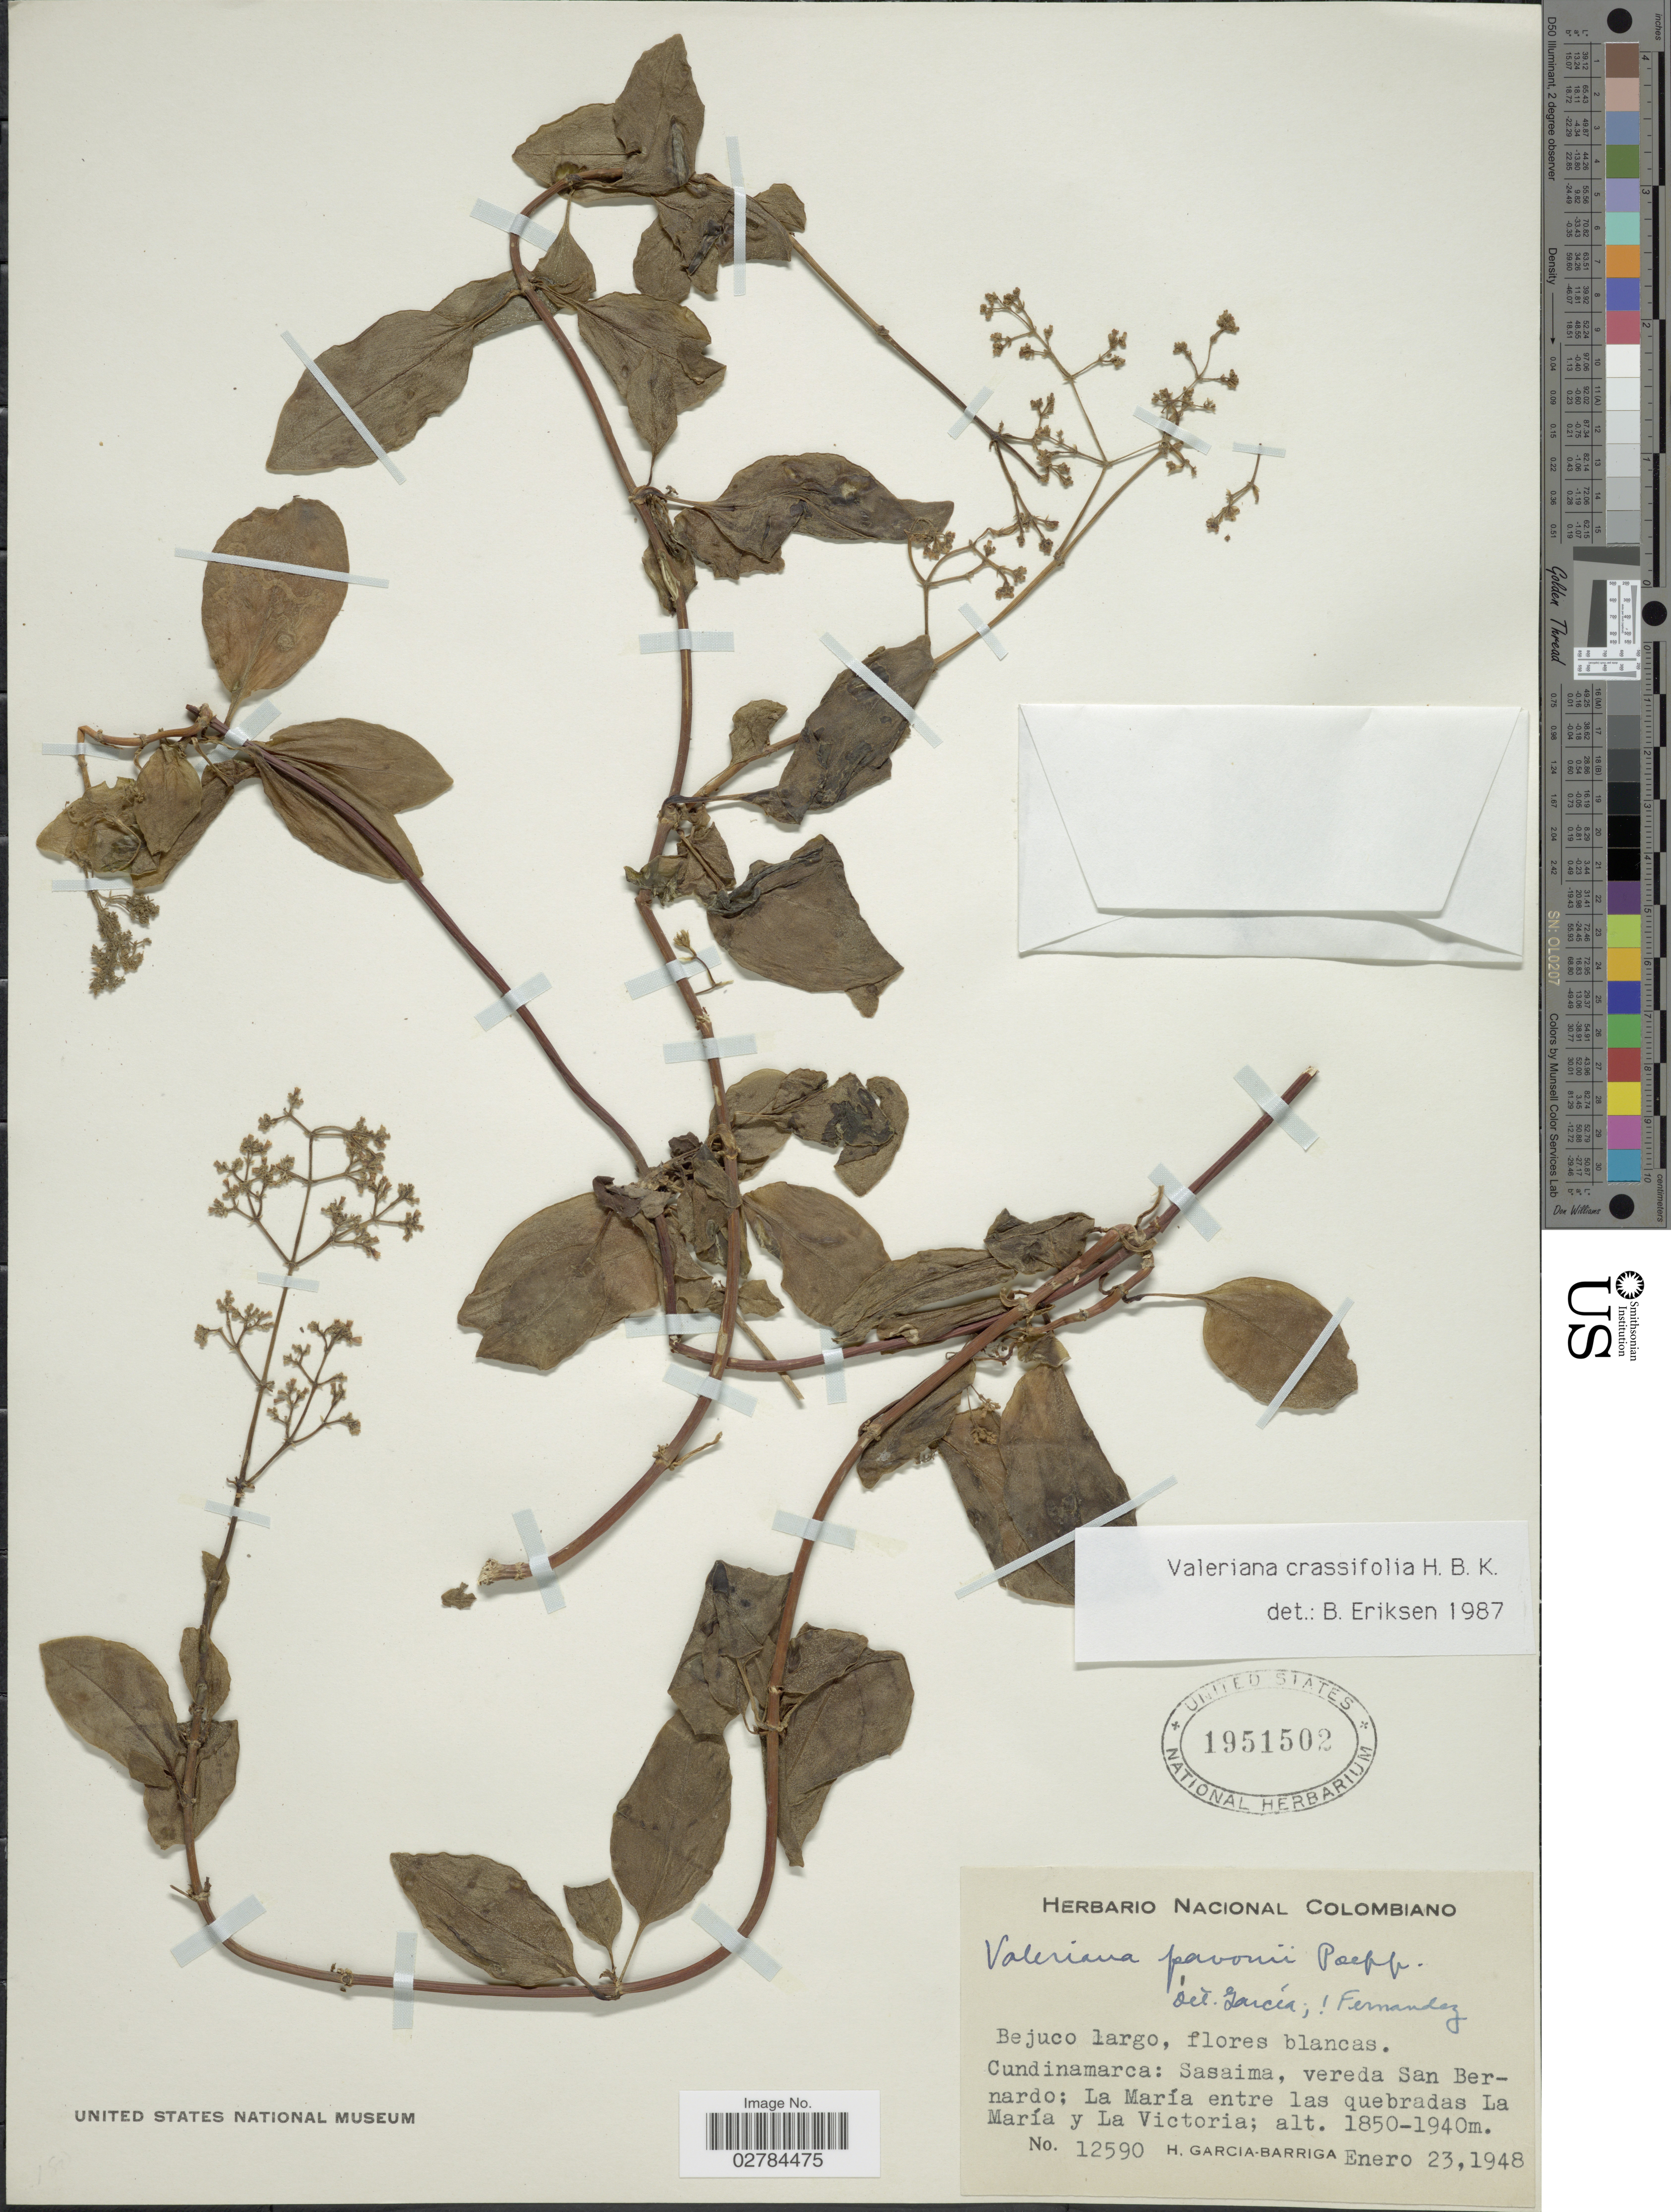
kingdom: Plantae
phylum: Tracheophyta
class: Magnoliopsida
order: Dipsacales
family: Caprifoliaceae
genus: Valeriana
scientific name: Valeriana crassifolia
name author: Kunth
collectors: H. García Barriga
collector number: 12590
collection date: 1948-01-23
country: Colombia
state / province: Cundinamarca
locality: Sasaima, vereda San Bernardo; La María entre las quebradas La María y La Victoria.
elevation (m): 1850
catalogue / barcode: US 1951502